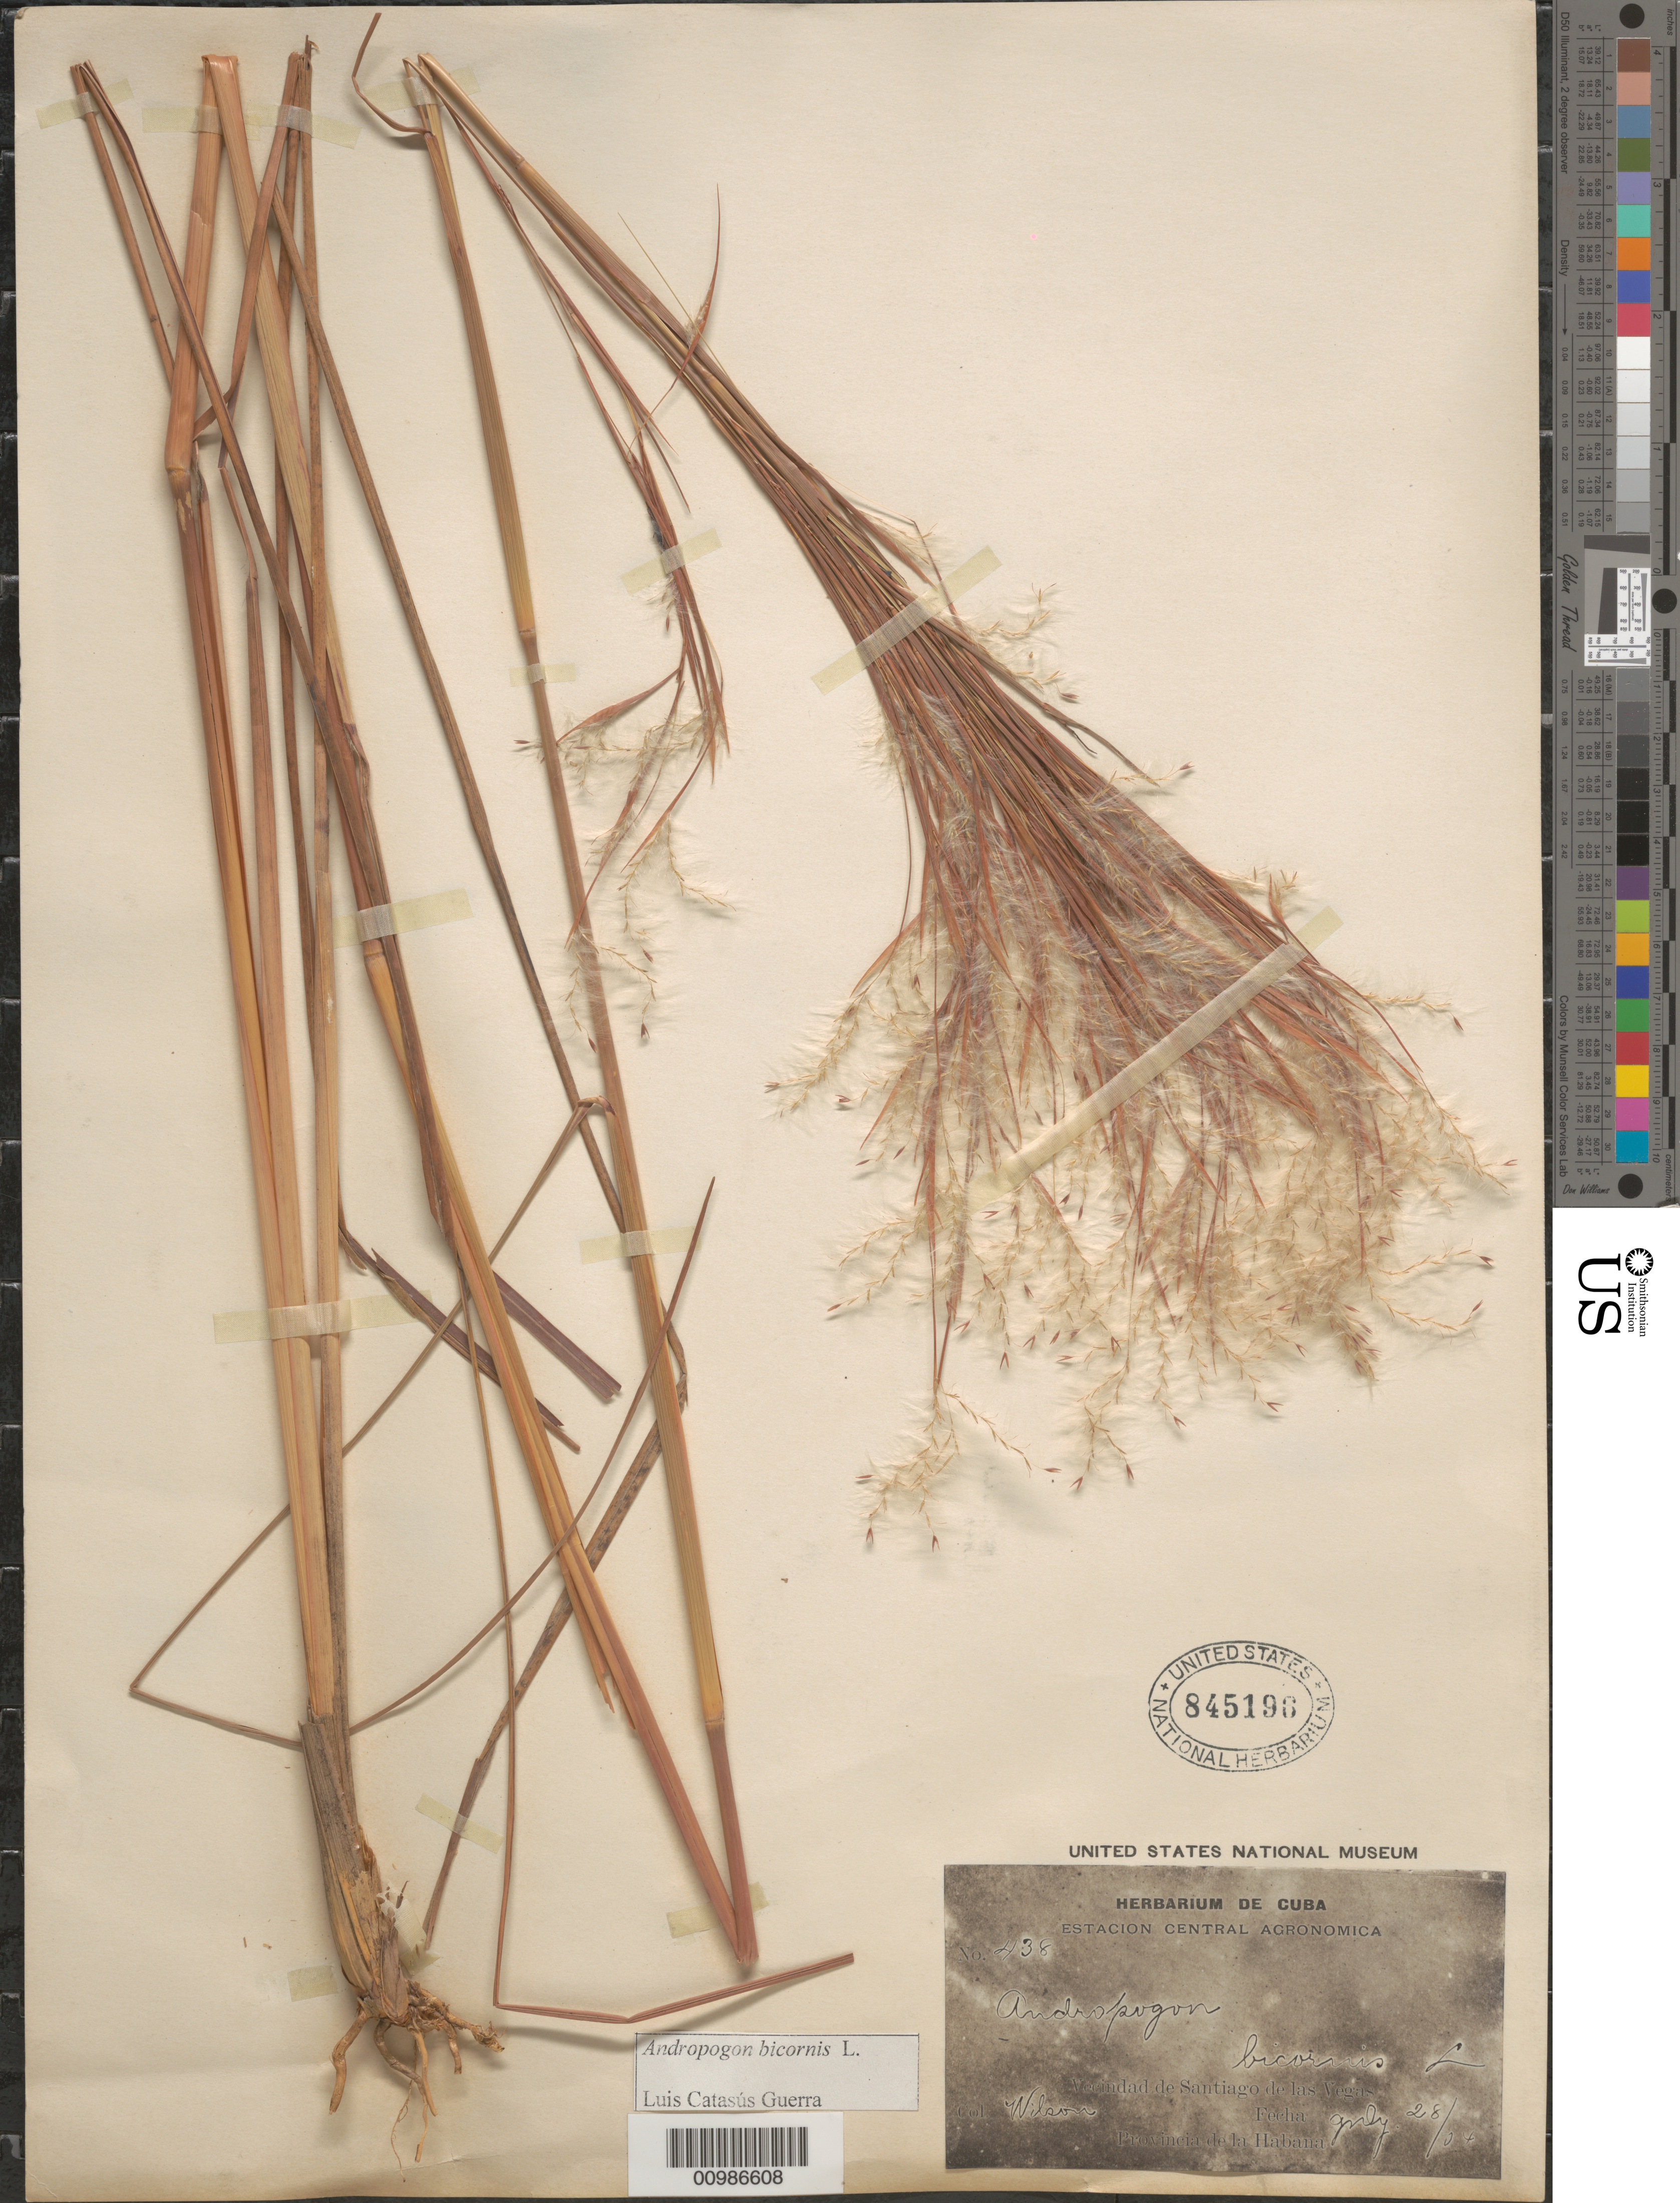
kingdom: Plantae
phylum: Tracheophyta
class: Liliopsida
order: Poales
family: Poaceae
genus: Andropogon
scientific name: Andropogon bicornis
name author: L.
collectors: -- Wilson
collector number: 438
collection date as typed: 28 Jul 1904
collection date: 1904-07-28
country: Cuba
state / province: La Habana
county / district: Municipio Boyeros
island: Cuba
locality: Santiago de las Vegas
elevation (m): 97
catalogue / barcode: US 845196